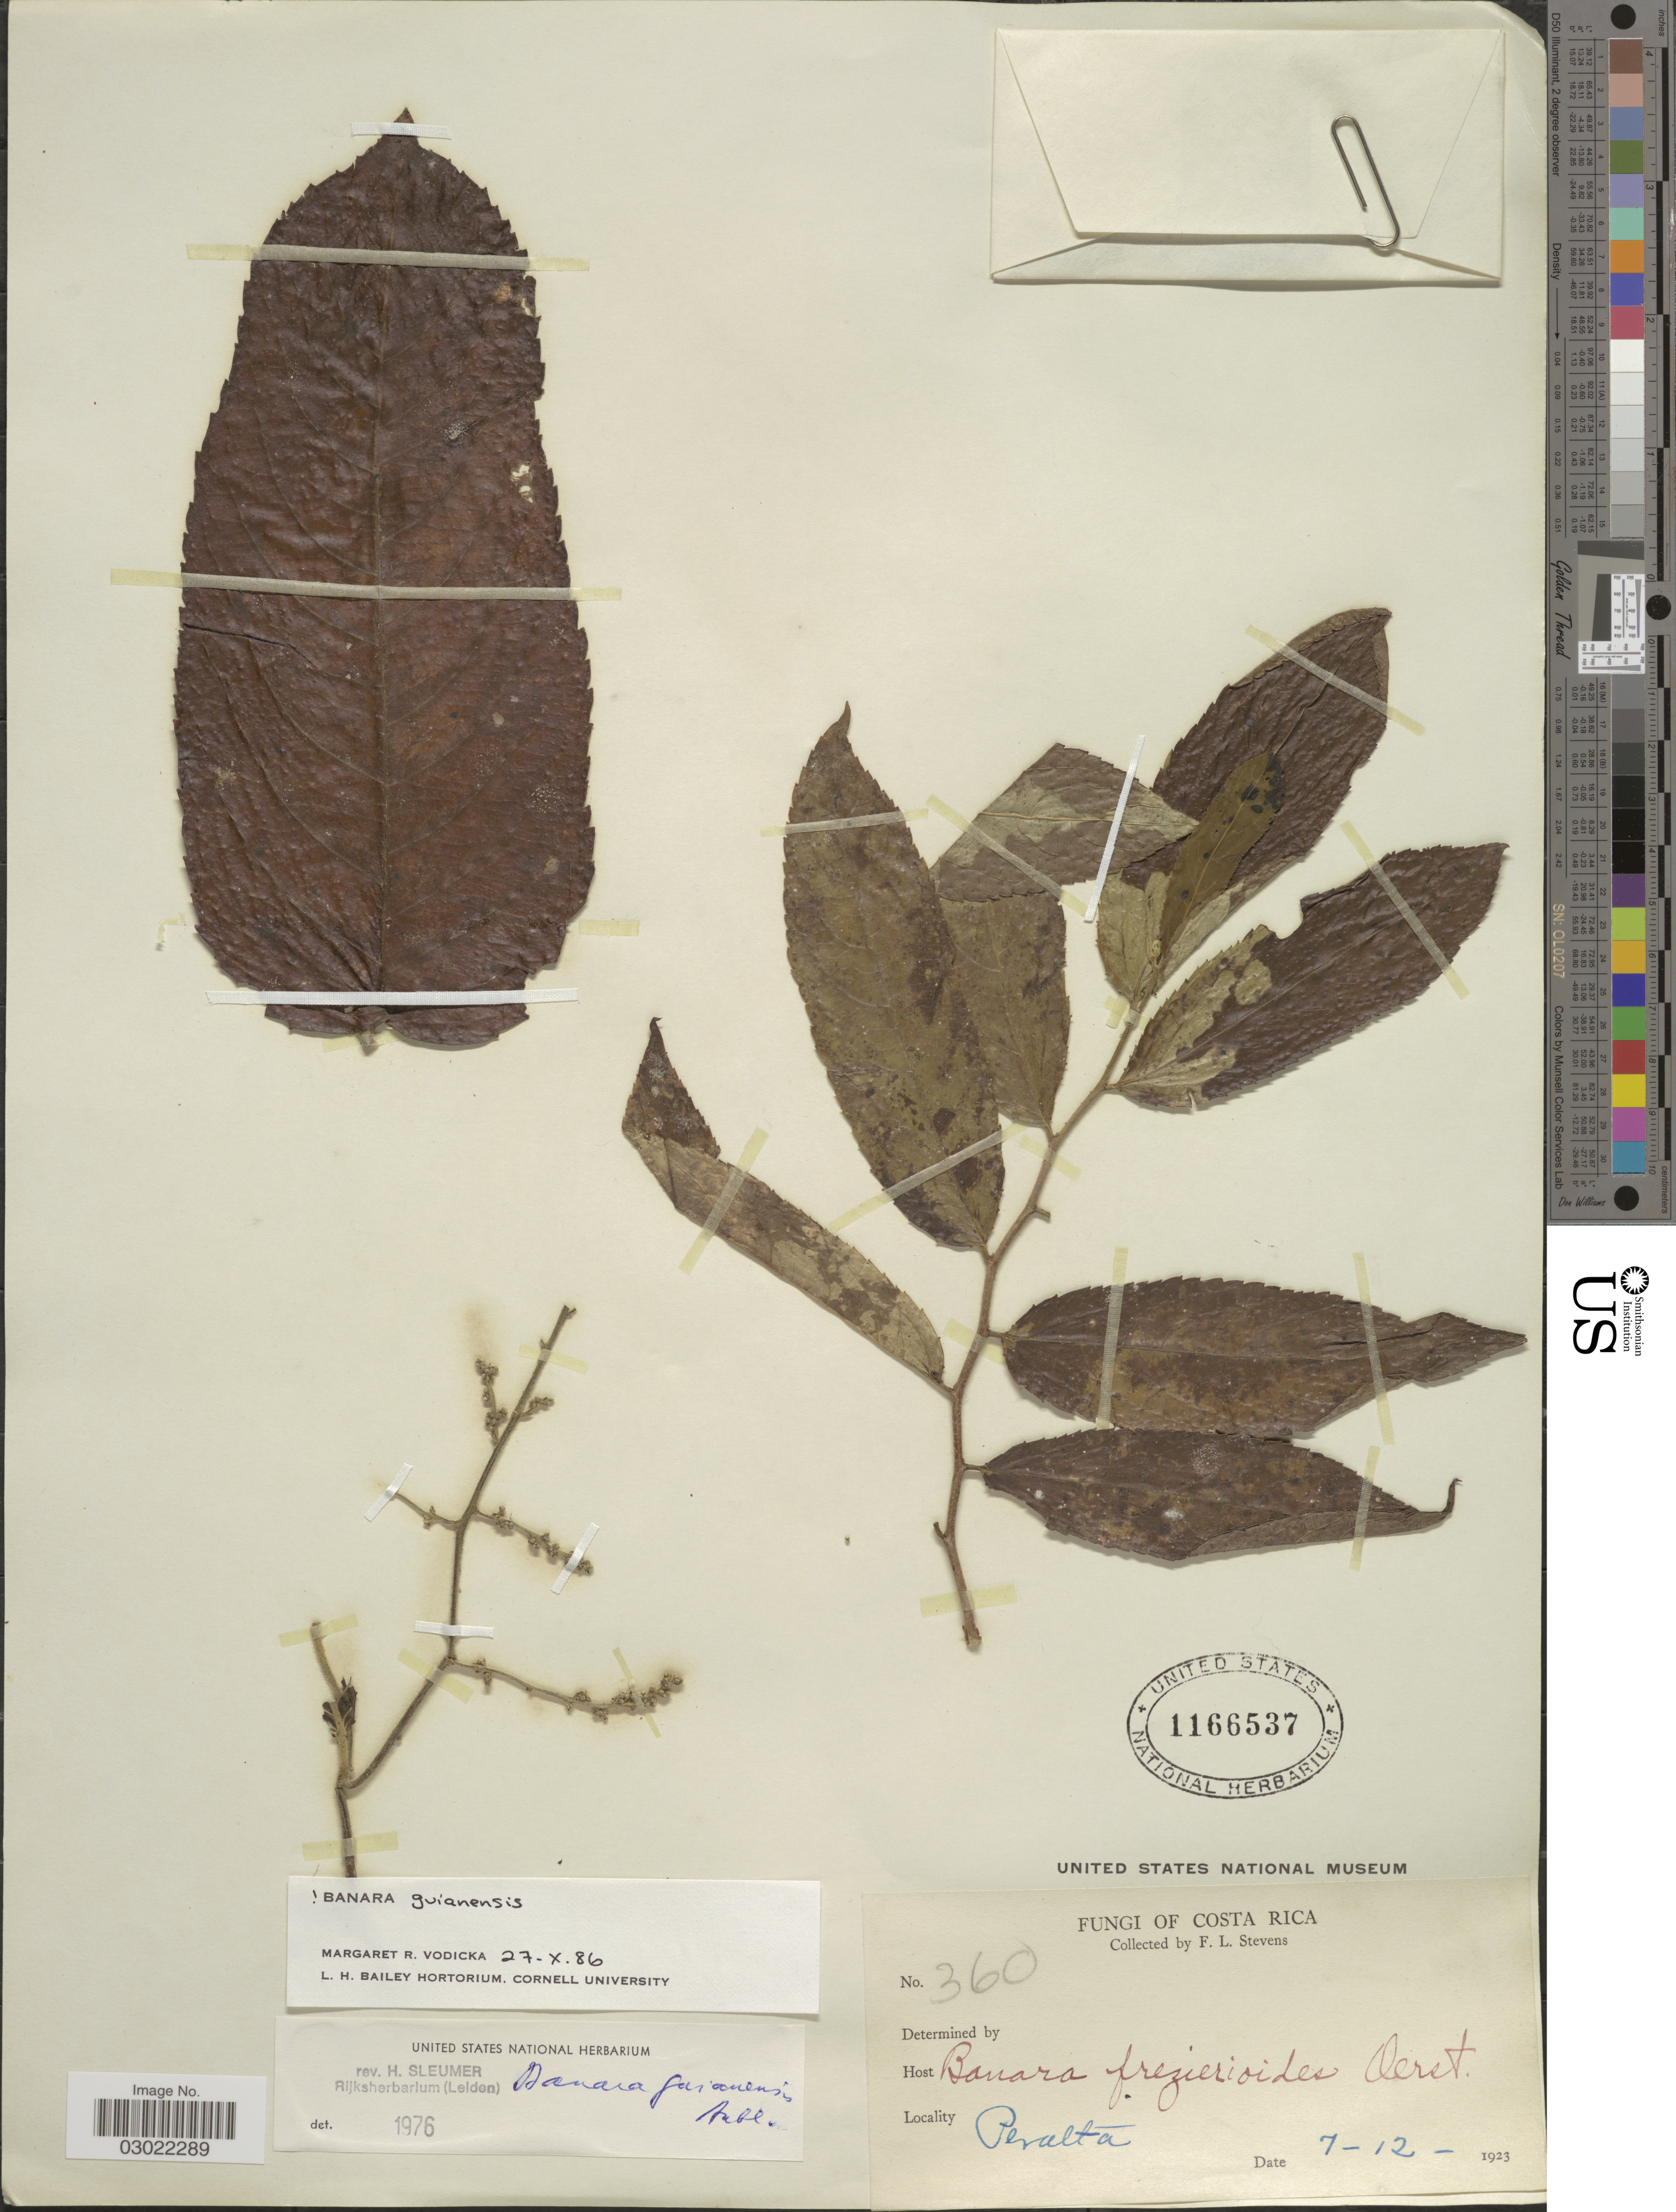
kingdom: Plantae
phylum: Tracheophyta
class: Magnoliopsida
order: Malpighiales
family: Salicaceae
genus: Banara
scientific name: Banara guianensis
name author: Aubl.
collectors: F. L. Stevens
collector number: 360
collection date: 1923-12-07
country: Costa Rica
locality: Peralta.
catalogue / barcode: US 1166537